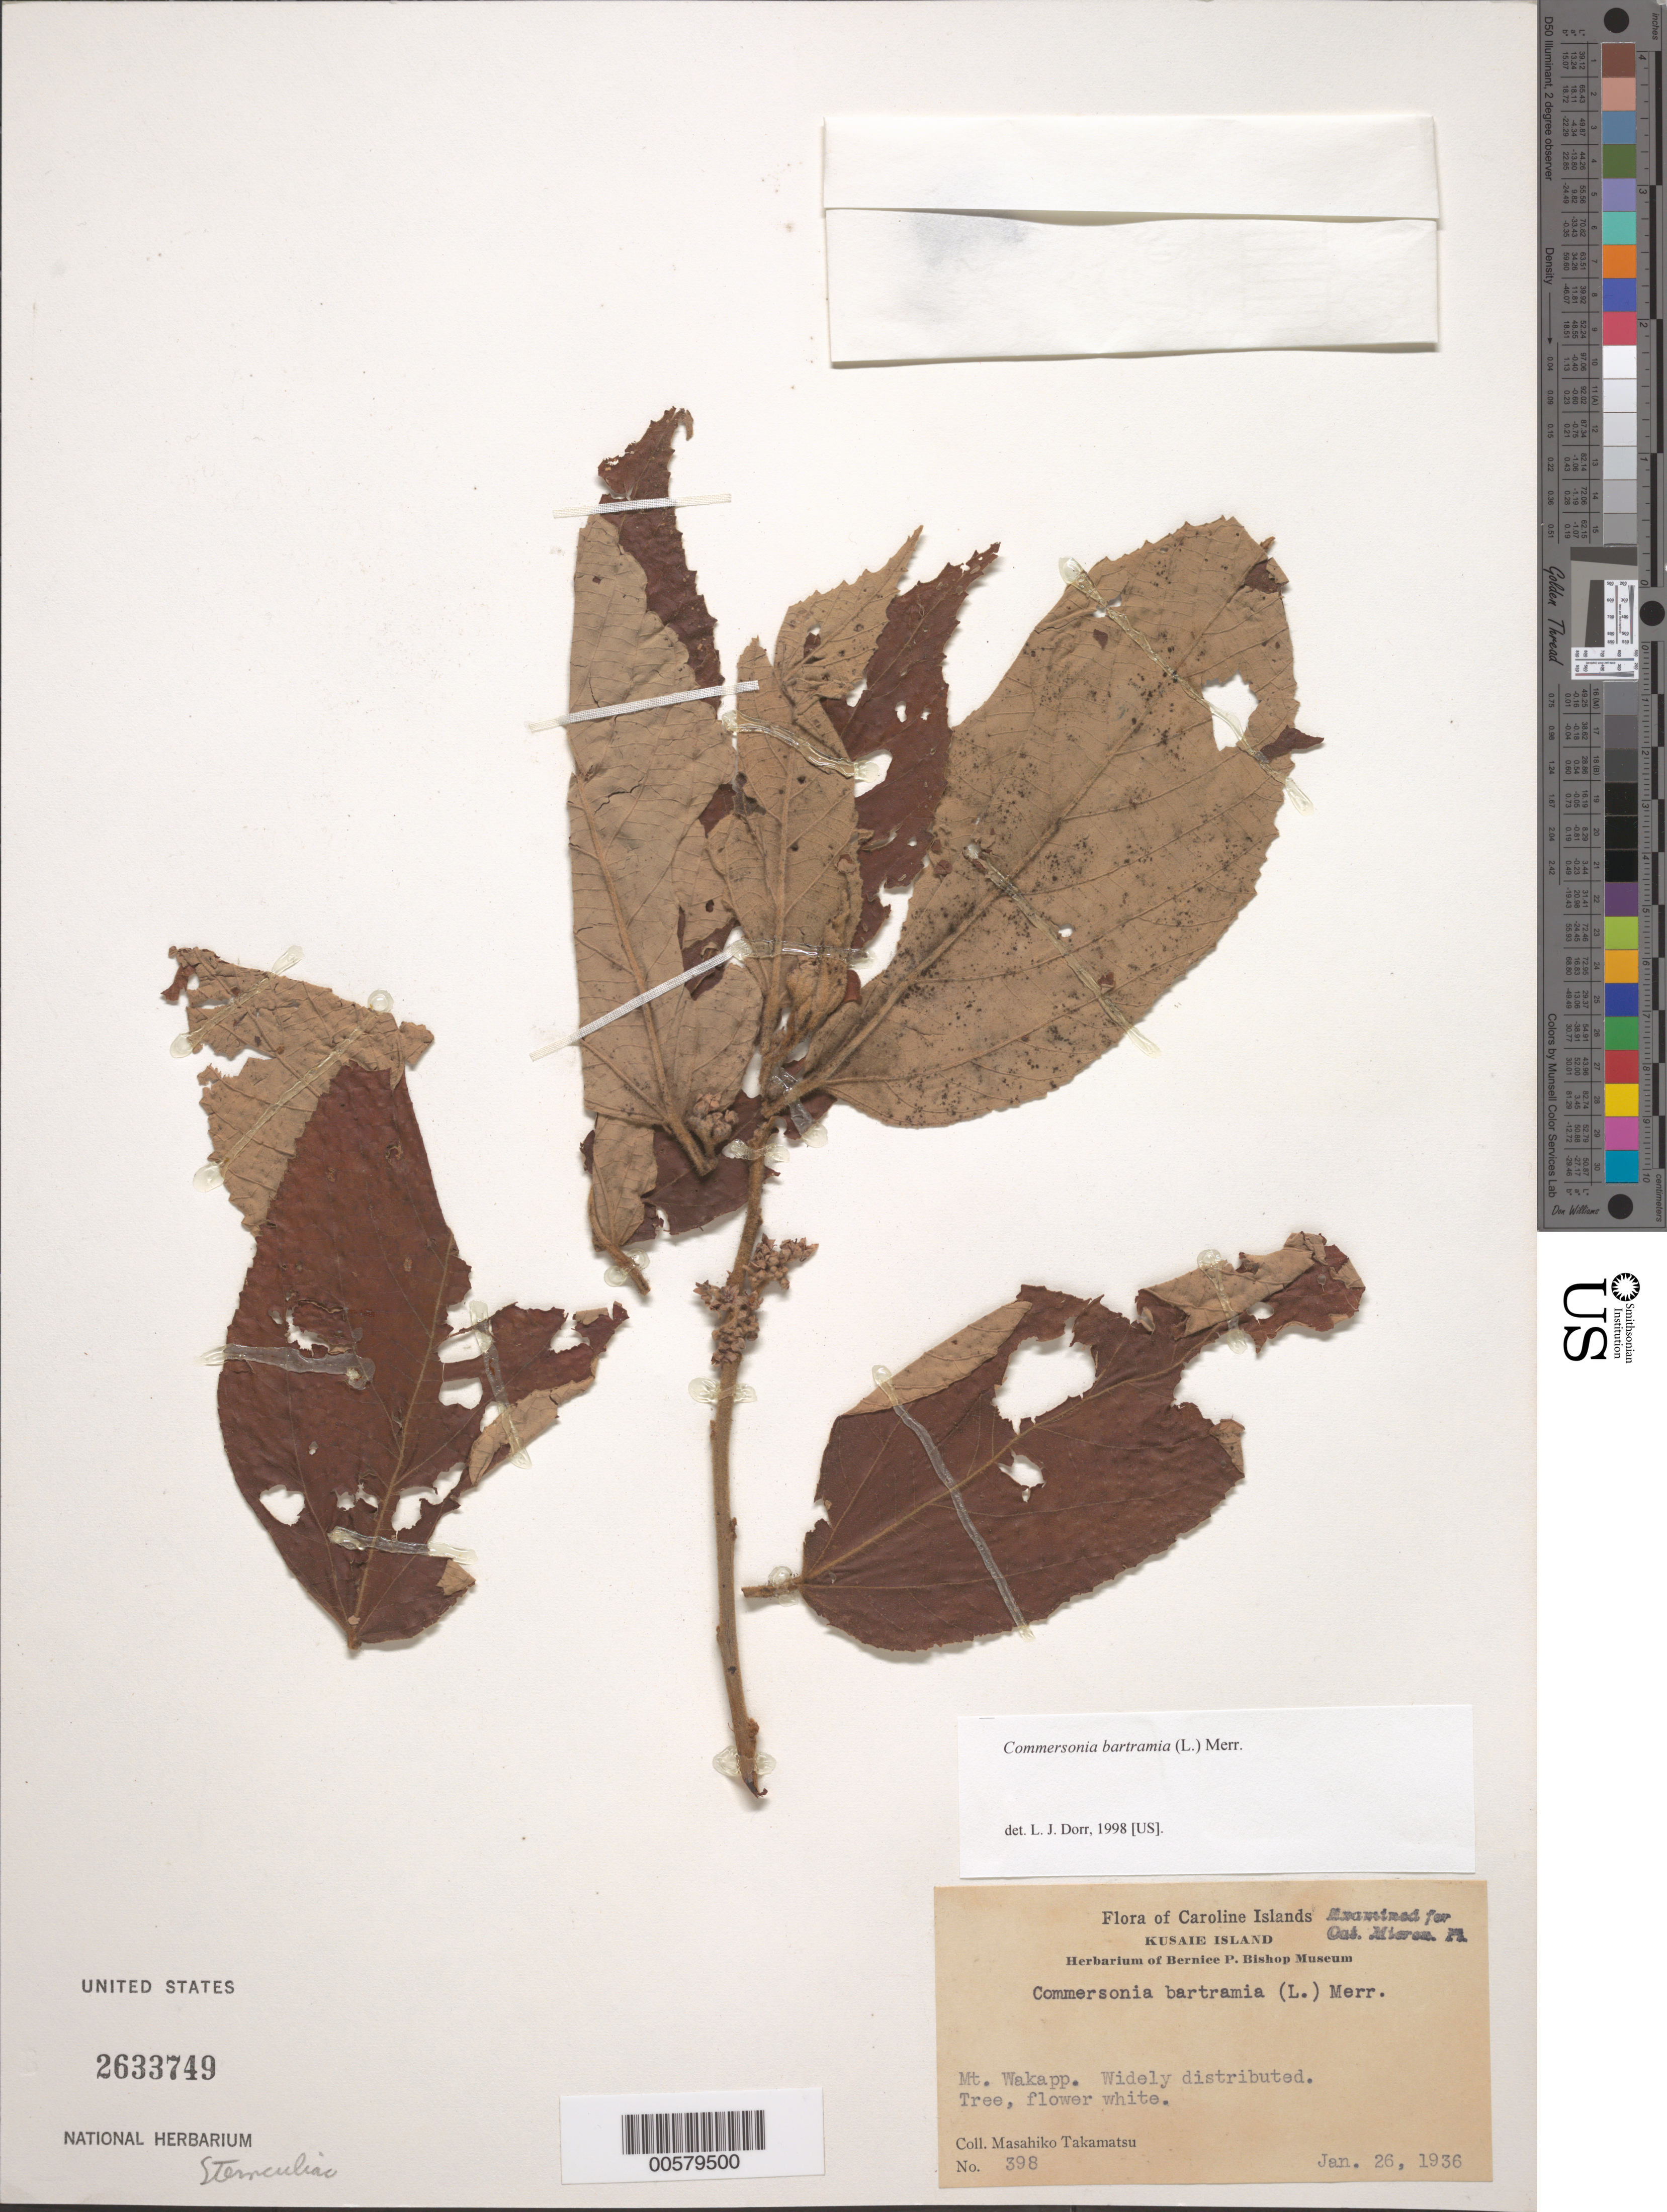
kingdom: Plantae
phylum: Tracheophyta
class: Magnoliopsida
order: Malvales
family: Malvaceae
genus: Commersonia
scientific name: Commersonia bartramia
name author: (L.) Merr.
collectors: M. Takamatsu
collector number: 398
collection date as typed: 26 Jan 1936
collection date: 1936-01-26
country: Micronesia, Federated States of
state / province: Kosrae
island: Kosrae [Kusaie]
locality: Kusaie [Kosrae], Mt. Wakapp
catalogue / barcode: US 2633749